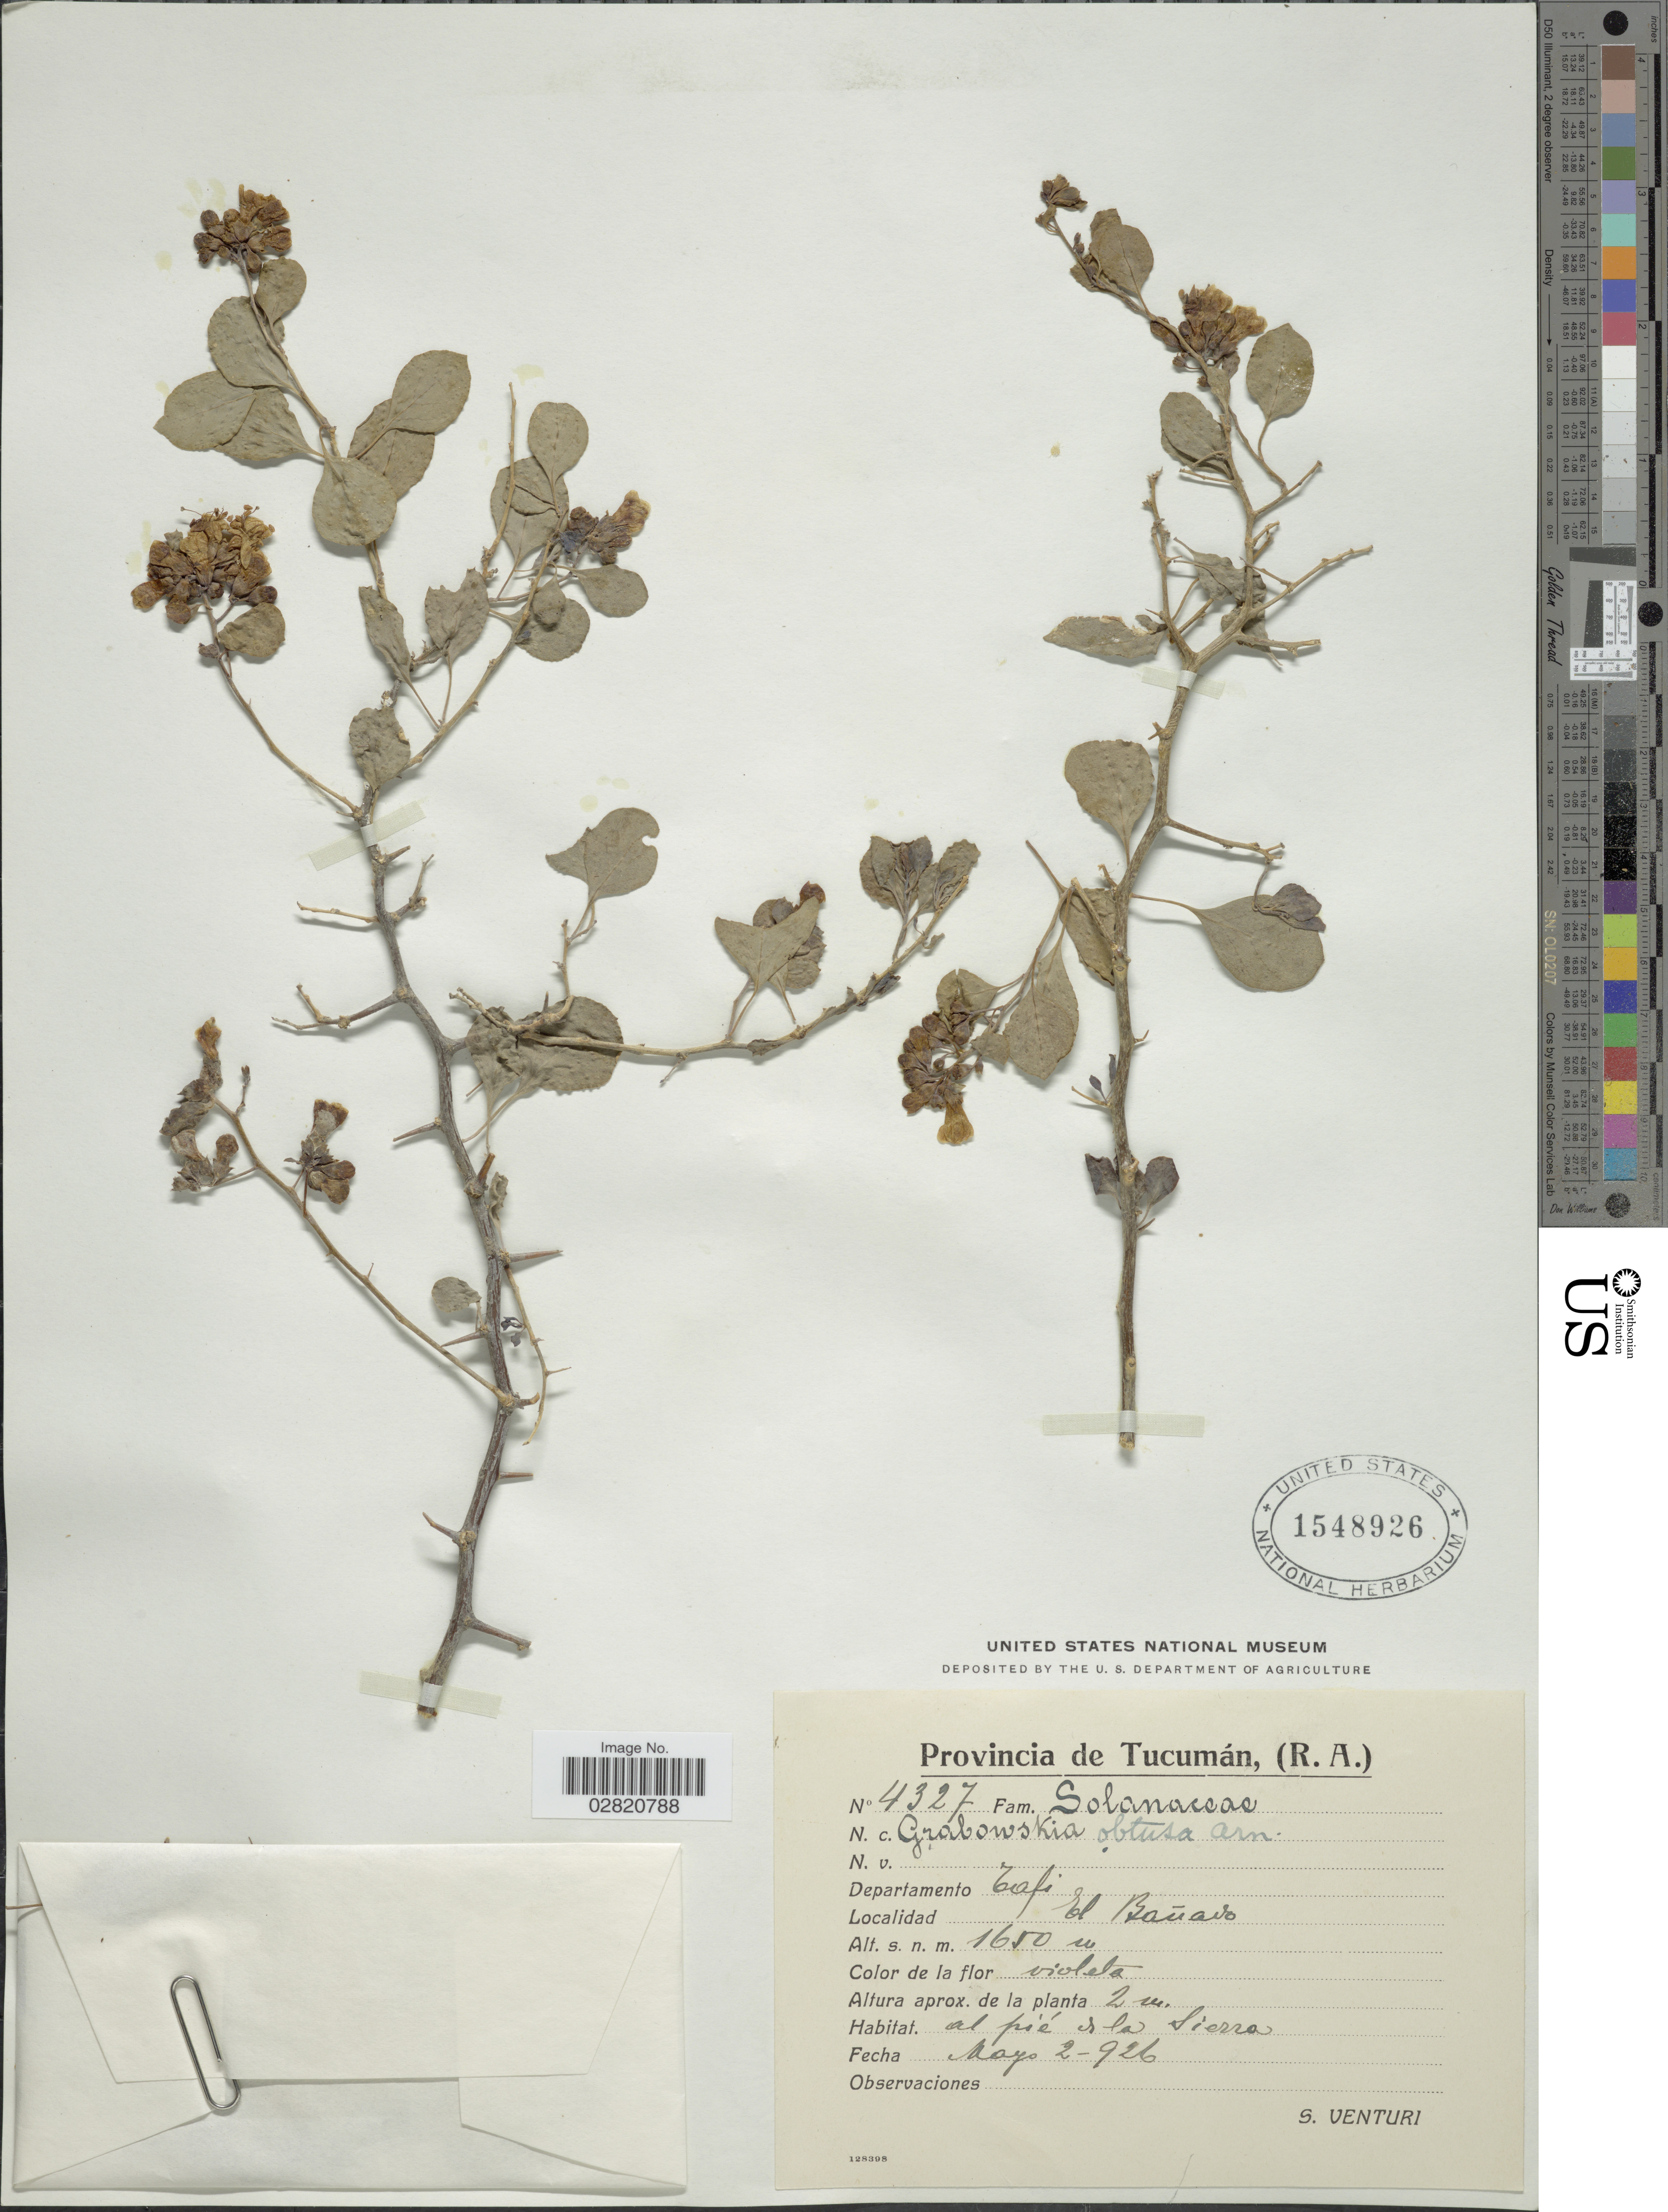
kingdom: Plantae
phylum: Tracheophyta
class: Magnoliopsida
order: Solanales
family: Solanaceae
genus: Grabowskia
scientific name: Grabowskia obtusa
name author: Arn.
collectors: S. Venturi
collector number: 4327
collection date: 1926-05-02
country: Argentina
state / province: Tucuman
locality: Departamento Tafi. El Bañado.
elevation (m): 1650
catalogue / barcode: US 1548926